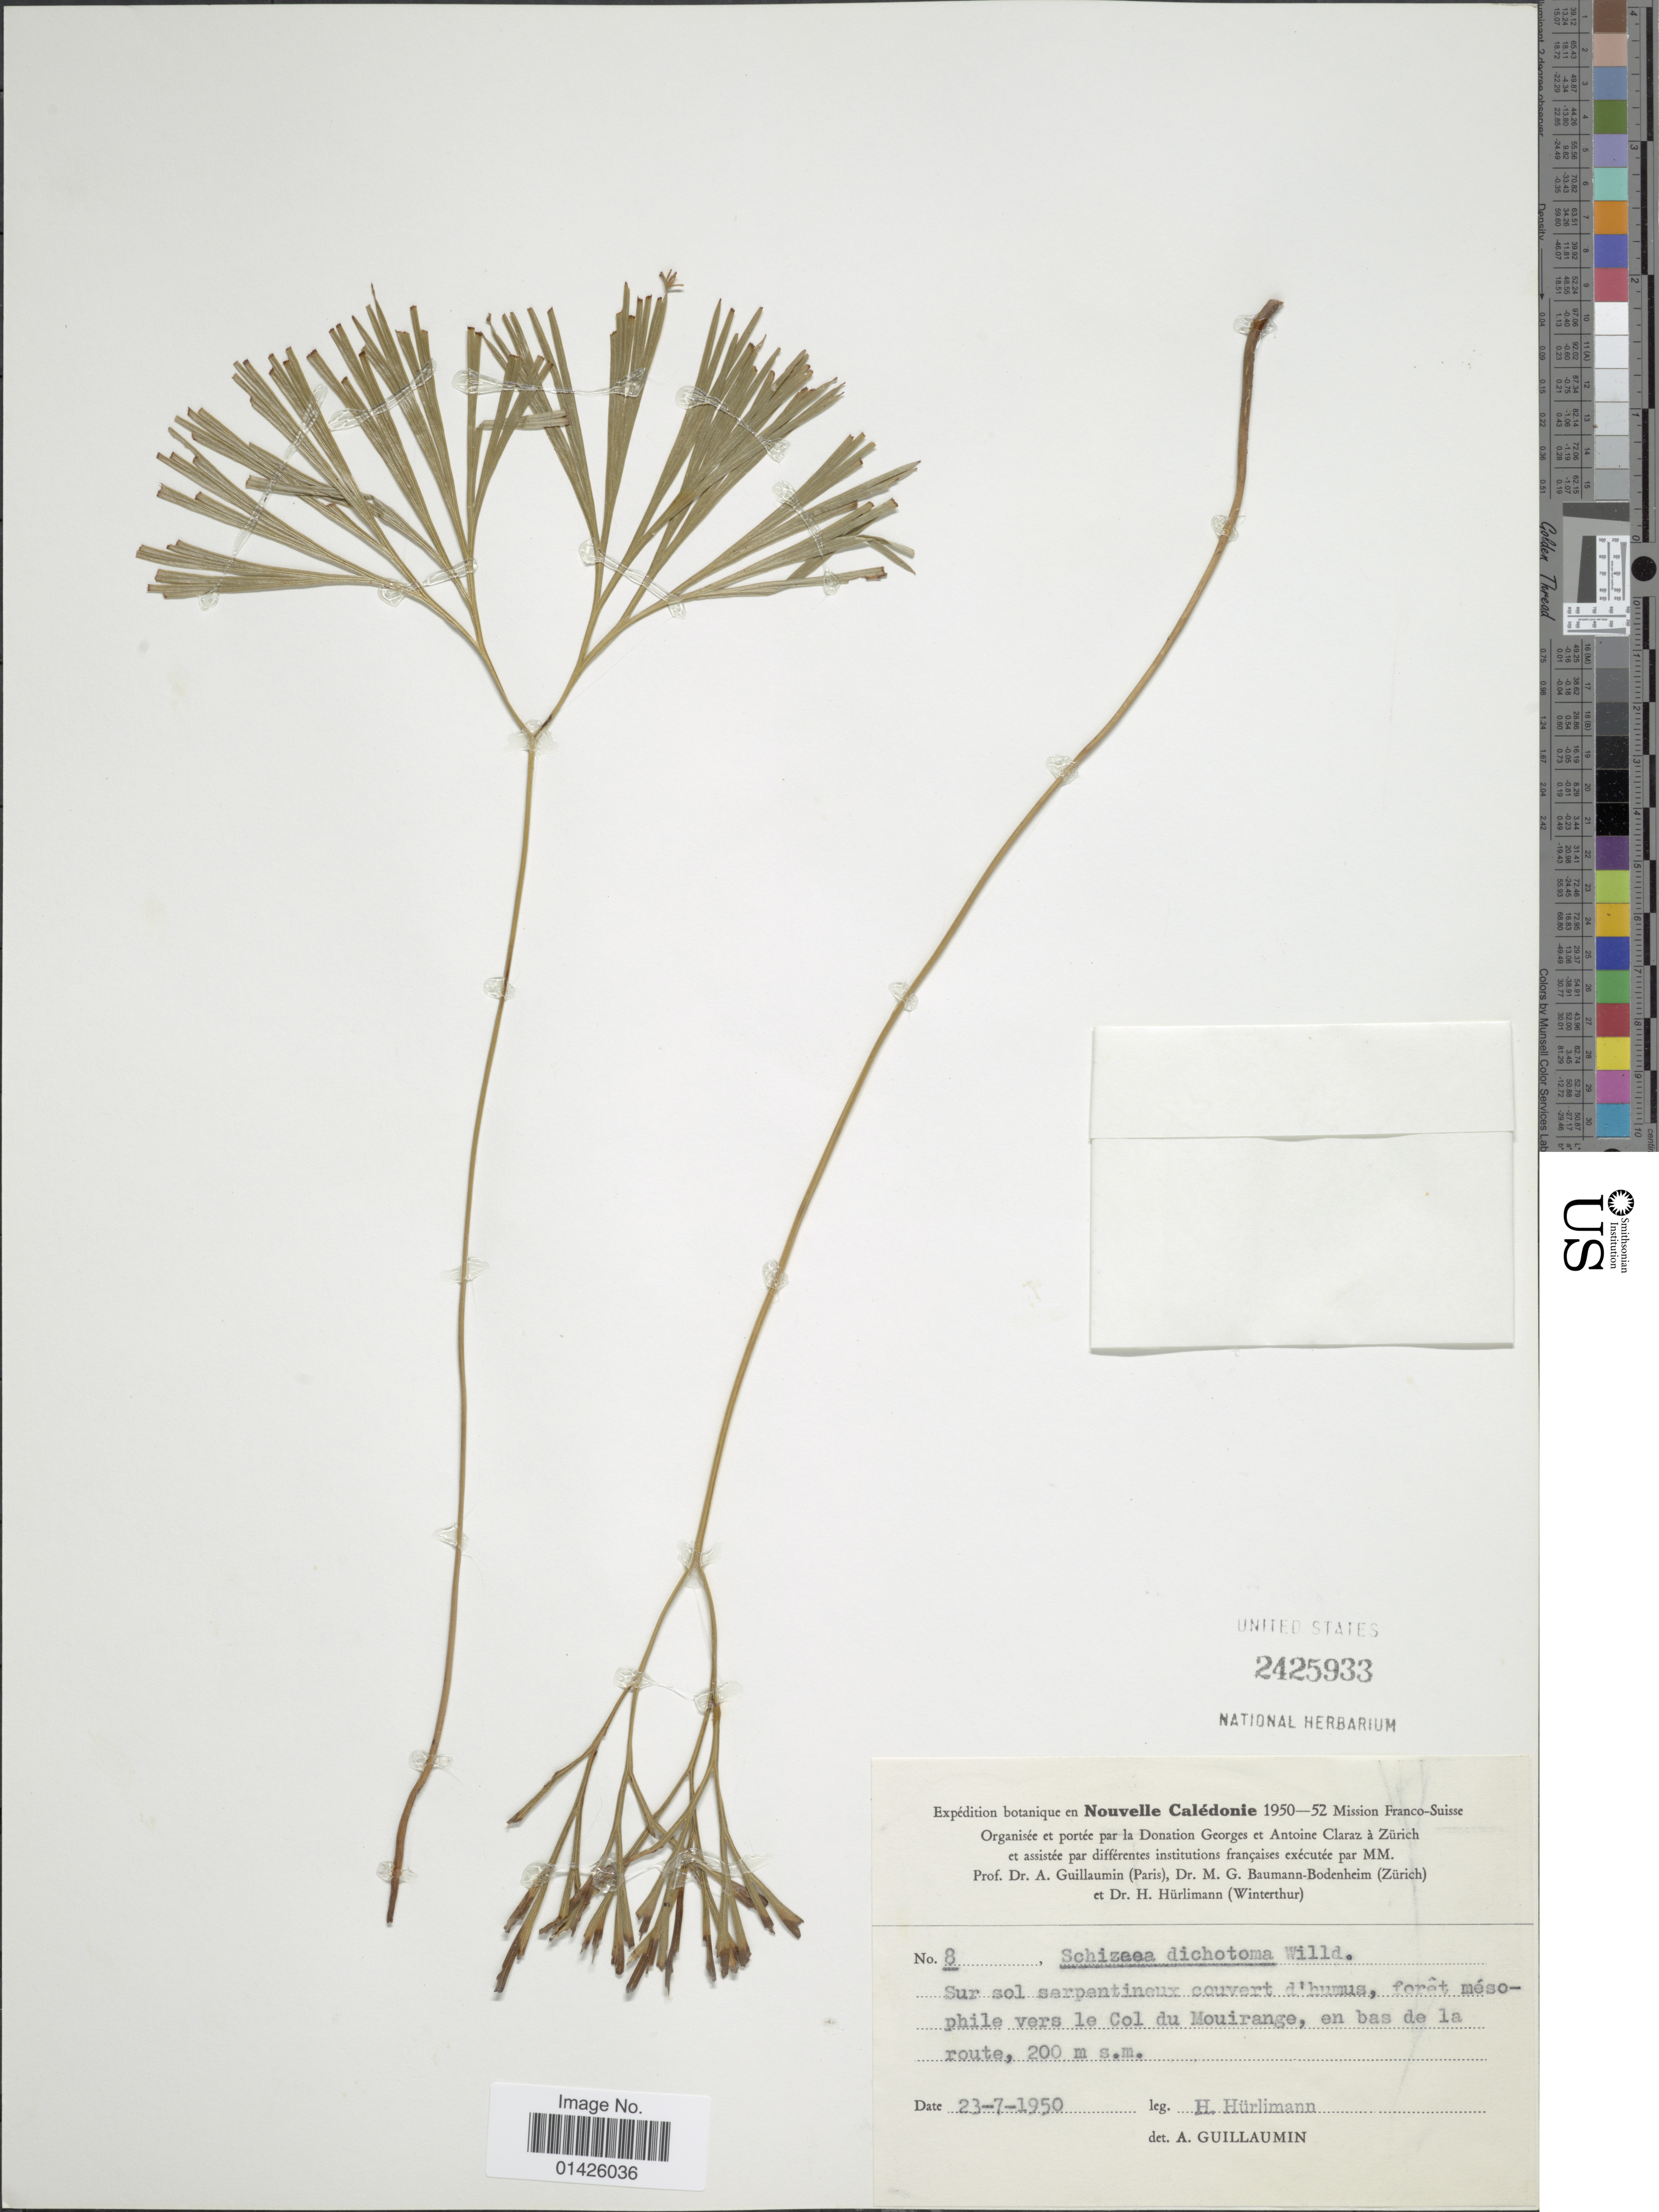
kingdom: Plantae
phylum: Tracheophyta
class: Polypodiopsida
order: Schizaeales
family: Schizaeaceae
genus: Schizaea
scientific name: Schizaea dichotoma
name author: (L.) J. Sm.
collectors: H. Hürlimann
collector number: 8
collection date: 1950-07-23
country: New Caledonia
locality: Forêt mésophile vers le Col du Mouirange, en bas dela route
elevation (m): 200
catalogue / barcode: US 2425933